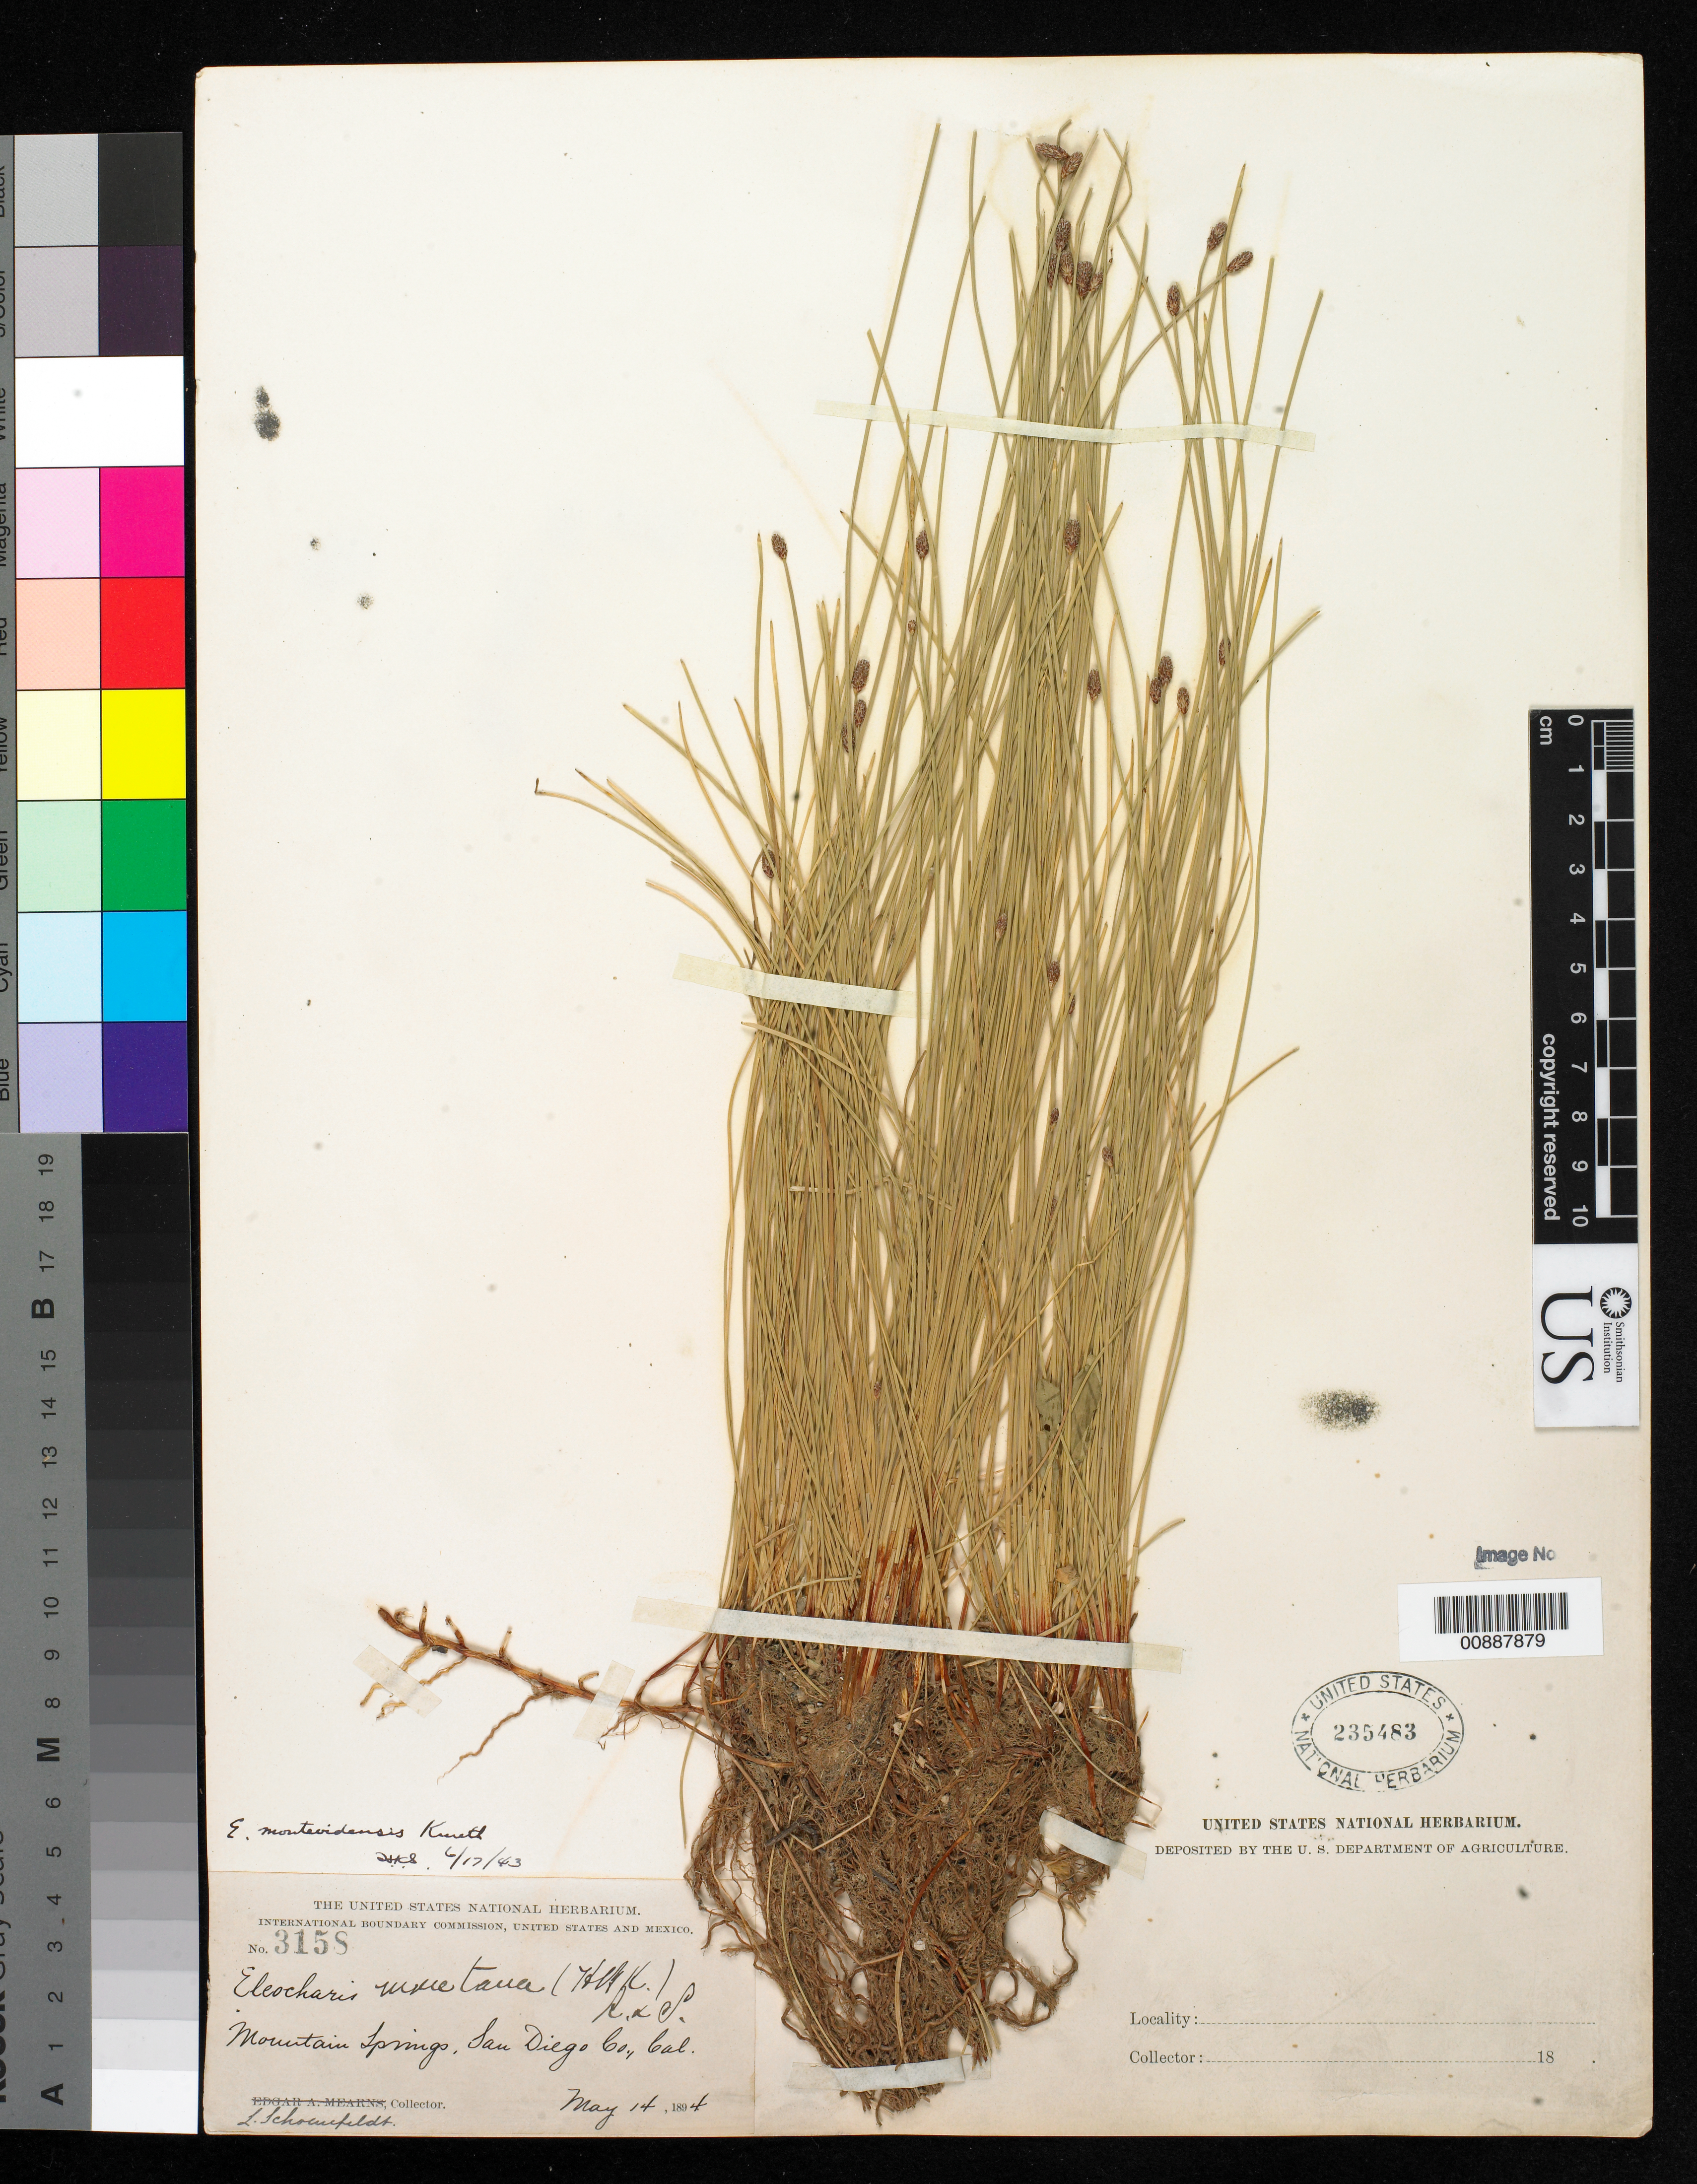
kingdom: Plantae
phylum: Tracheophyta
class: Liliopsida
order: Poales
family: Cyperaceae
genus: Eleocharis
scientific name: Eleocharis montevidensis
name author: Kunth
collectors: L. Schoenfeldt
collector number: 3158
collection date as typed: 14 May 1894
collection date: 1894-05-14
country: United States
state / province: California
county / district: San Diego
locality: Mountain Springs, San Diego County, California.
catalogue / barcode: US 235483